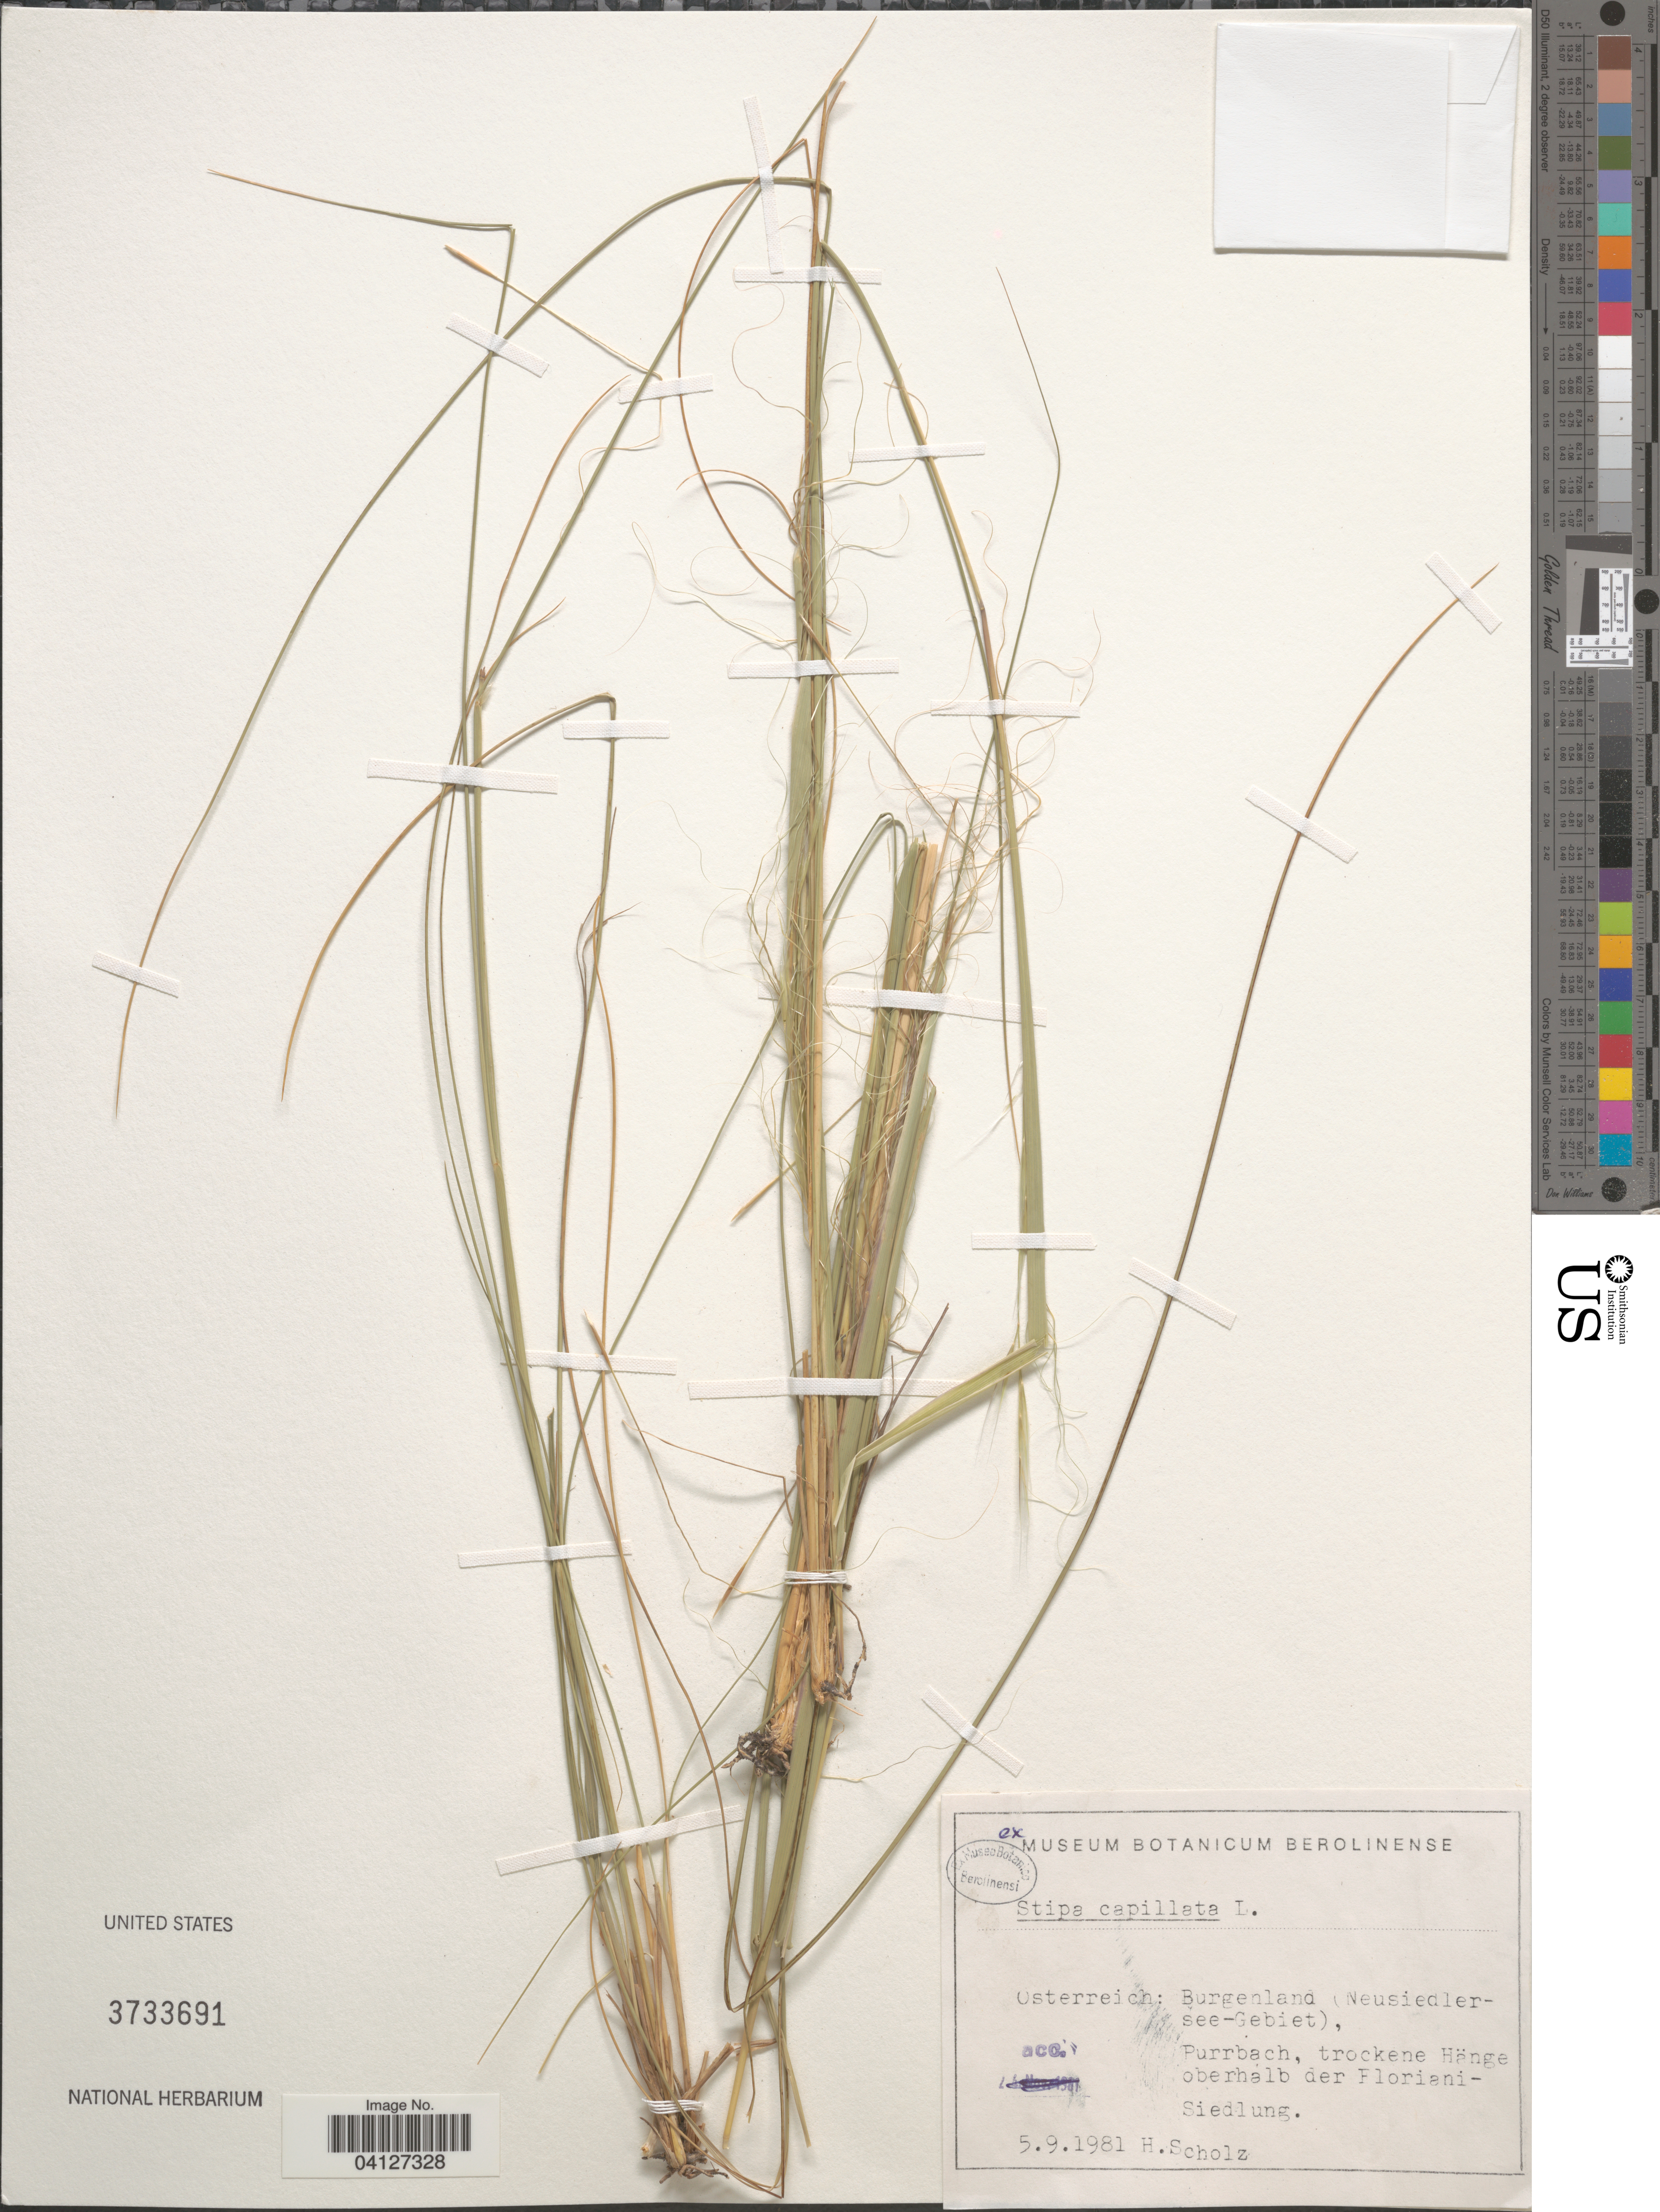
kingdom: Plantae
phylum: Tracheophyta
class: Liliopsida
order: Poales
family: Poaceae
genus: Stipa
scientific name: Stipa capillata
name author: L.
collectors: H. W. Scholz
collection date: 1981-09-05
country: Austria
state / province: Burgenland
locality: Osterreich: (Neusiedler-see-Gebiet). Purrbach, trockene Hänge oberhalb der Floriani-Siedlung.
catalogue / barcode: US 3733691